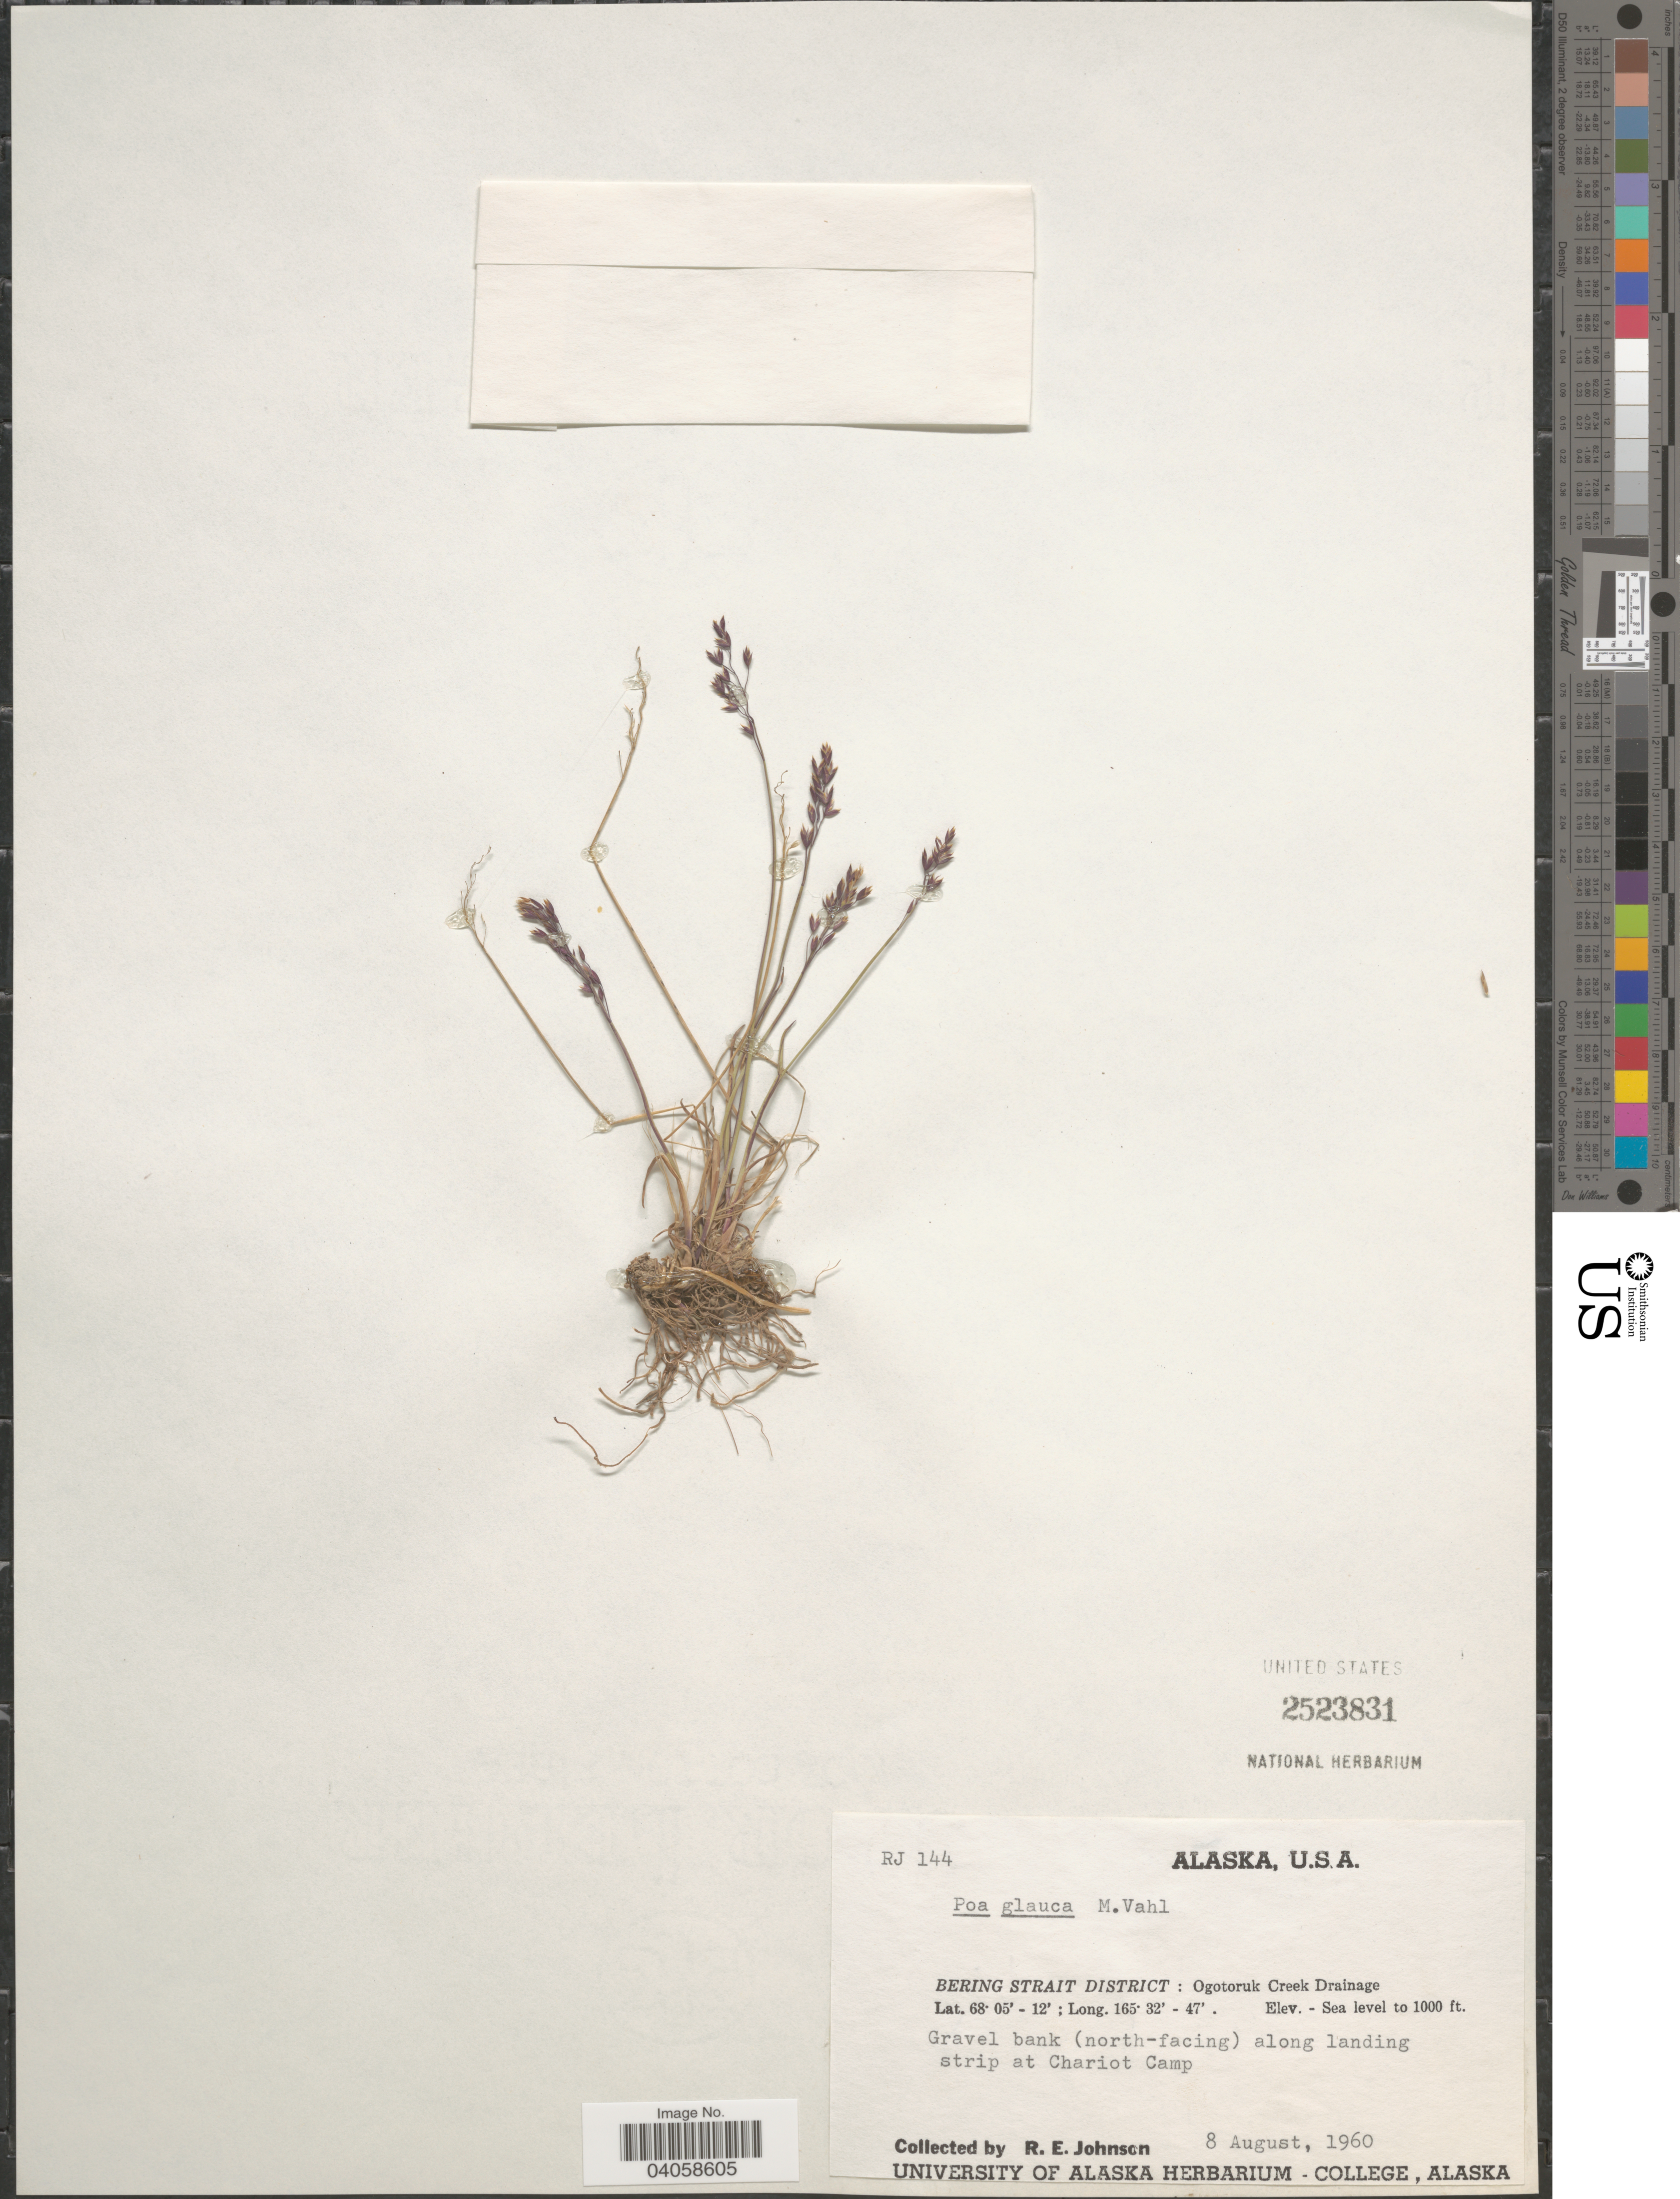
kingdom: Plantae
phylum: Tracheophyta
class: Liliopsida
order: Poales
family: Poaceae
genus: Poa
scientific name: Poa glauca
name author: Vahl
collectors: R. Johnson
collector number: RJ144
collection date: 1960-08-08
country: United States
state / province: Alaska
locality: Bering Strait District: Ogotoruk Creek Drainage. Gravel bank (north-facing) along landing strip at Chariot Camp.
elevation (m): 0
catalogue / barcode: US 2523831